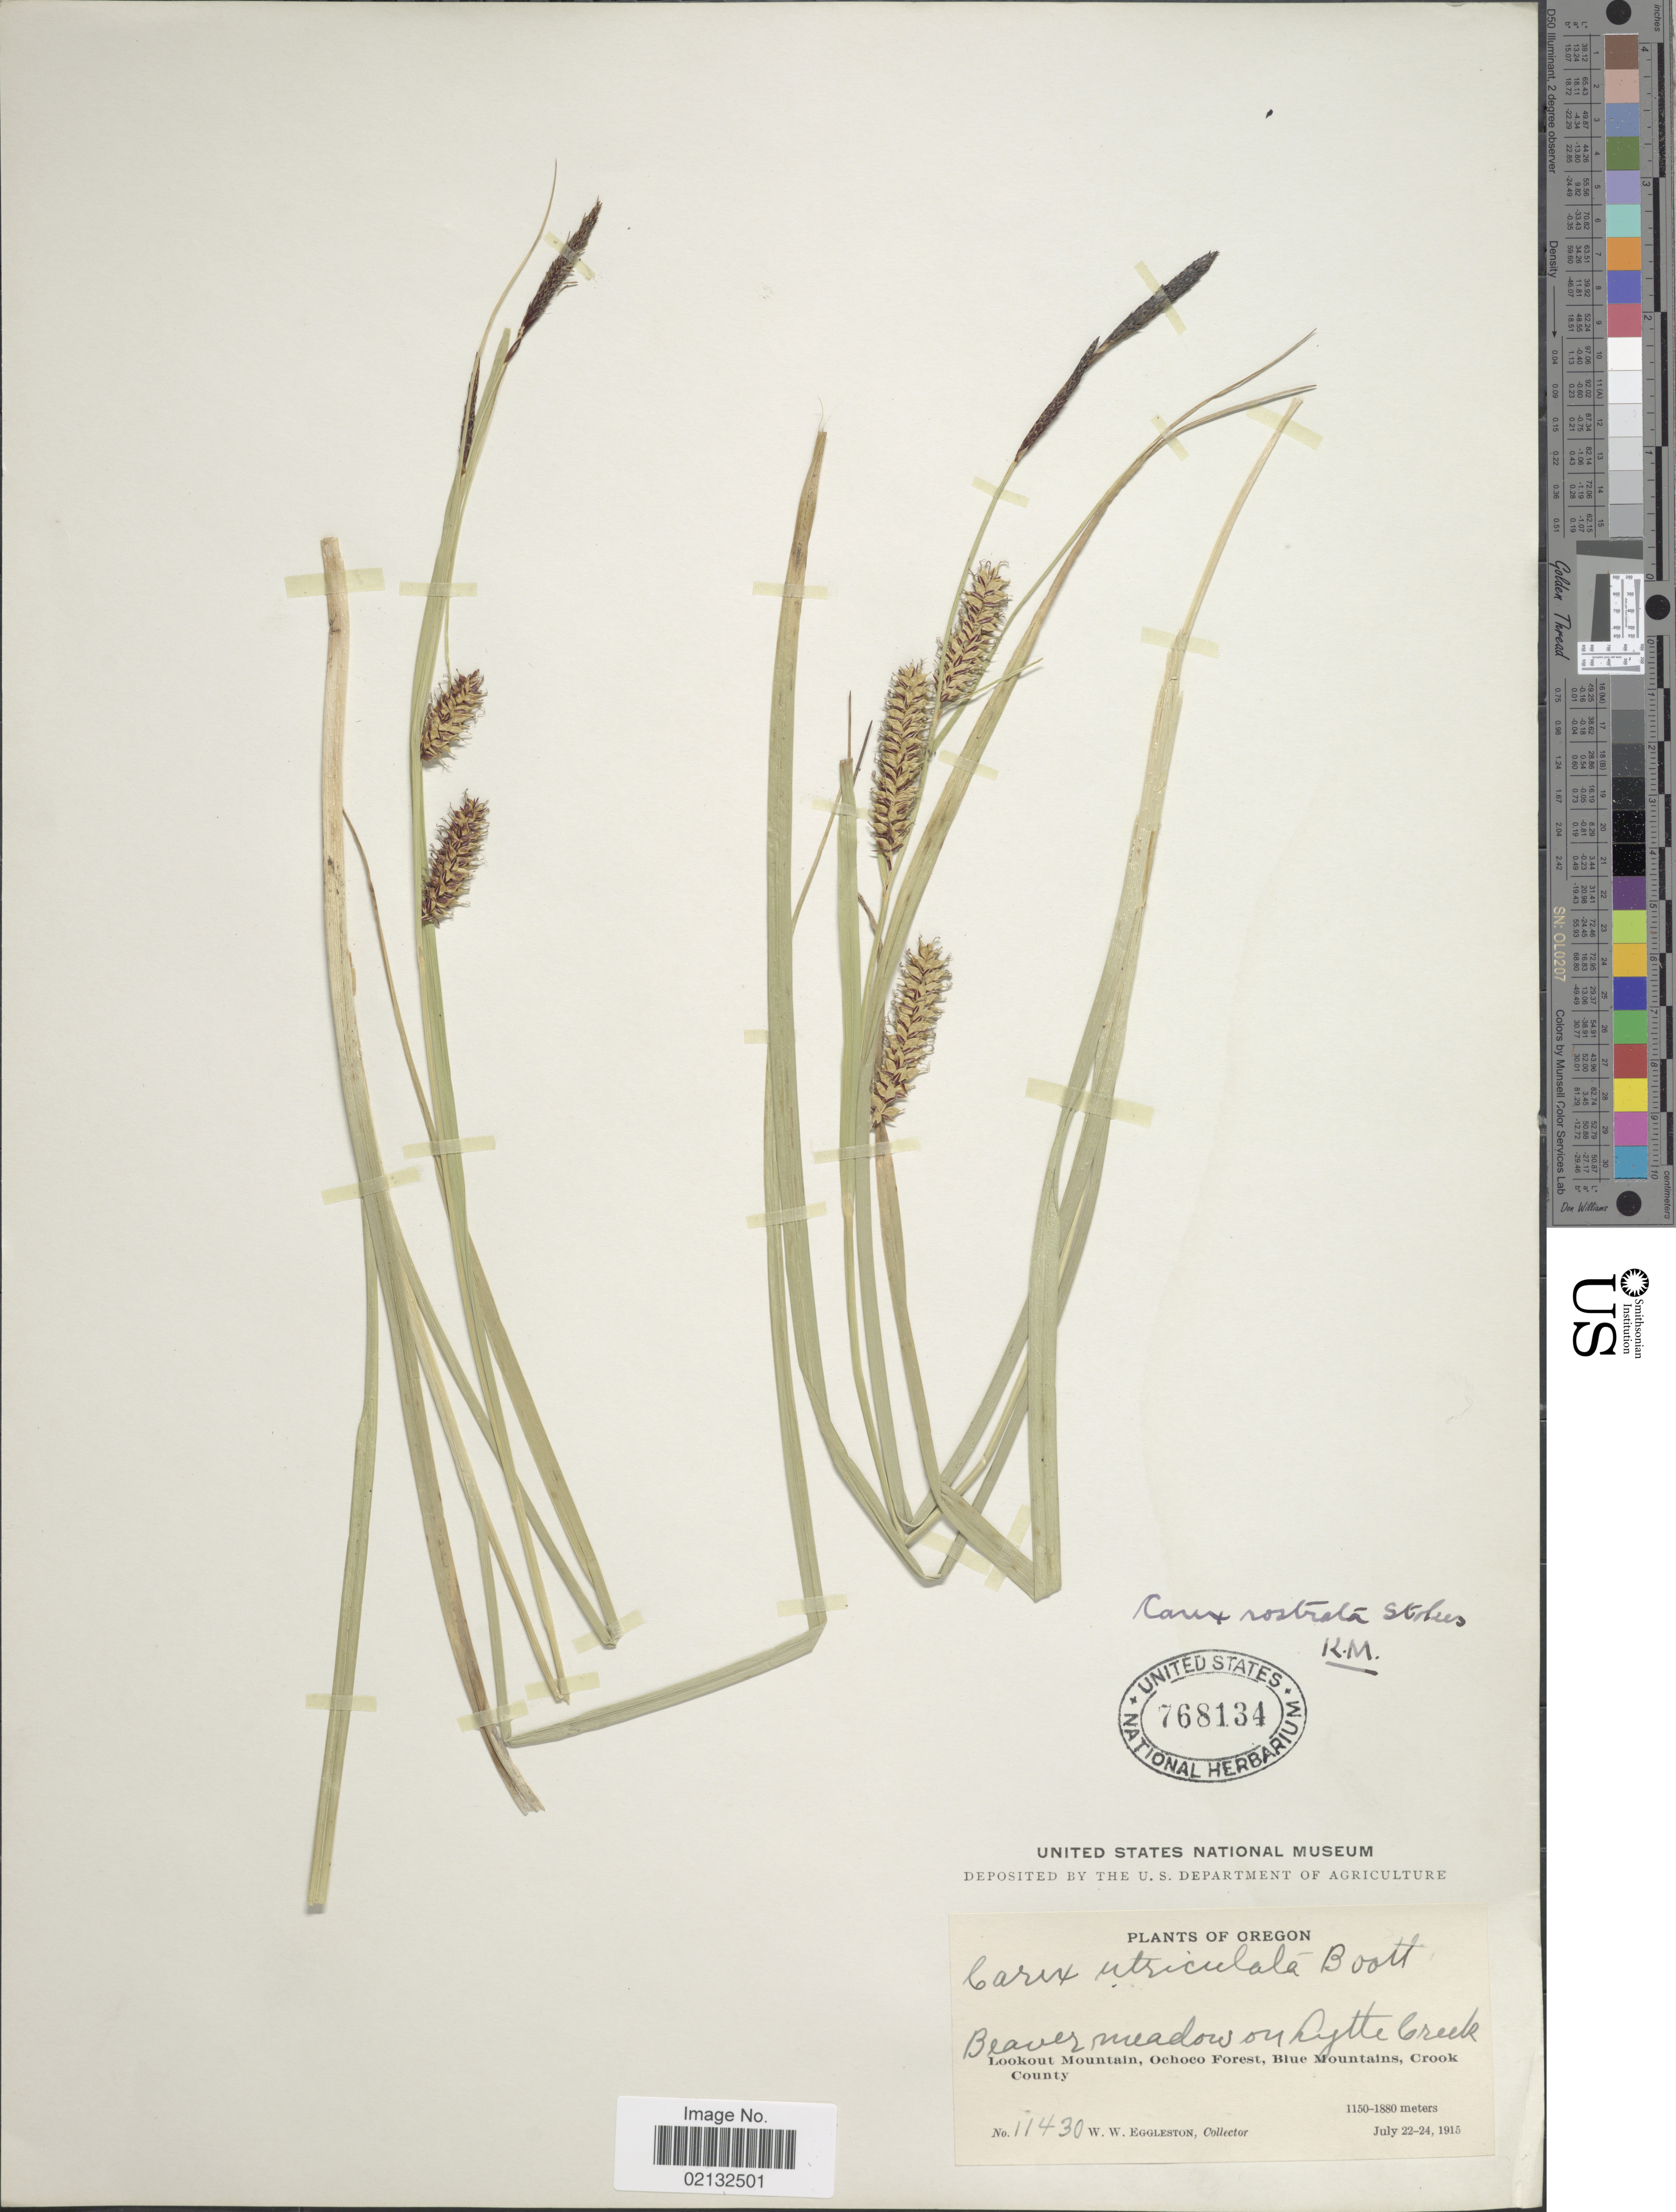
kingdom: Plantae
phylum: Tracheophyta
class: Liliopsida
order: Poales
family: Cyperaceae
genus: Carex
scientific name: Carex rostrata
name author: Stokes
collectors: W. W. Eggleston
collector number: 11430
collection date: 1915-07-22/1915-07-24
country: United States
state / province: Oregon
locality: Beaver meadows on Lytte Creek, Lookout Mountain, Ochoco Forest, Blue Mountains, Crook County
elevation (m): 1150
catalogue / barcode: US 768134